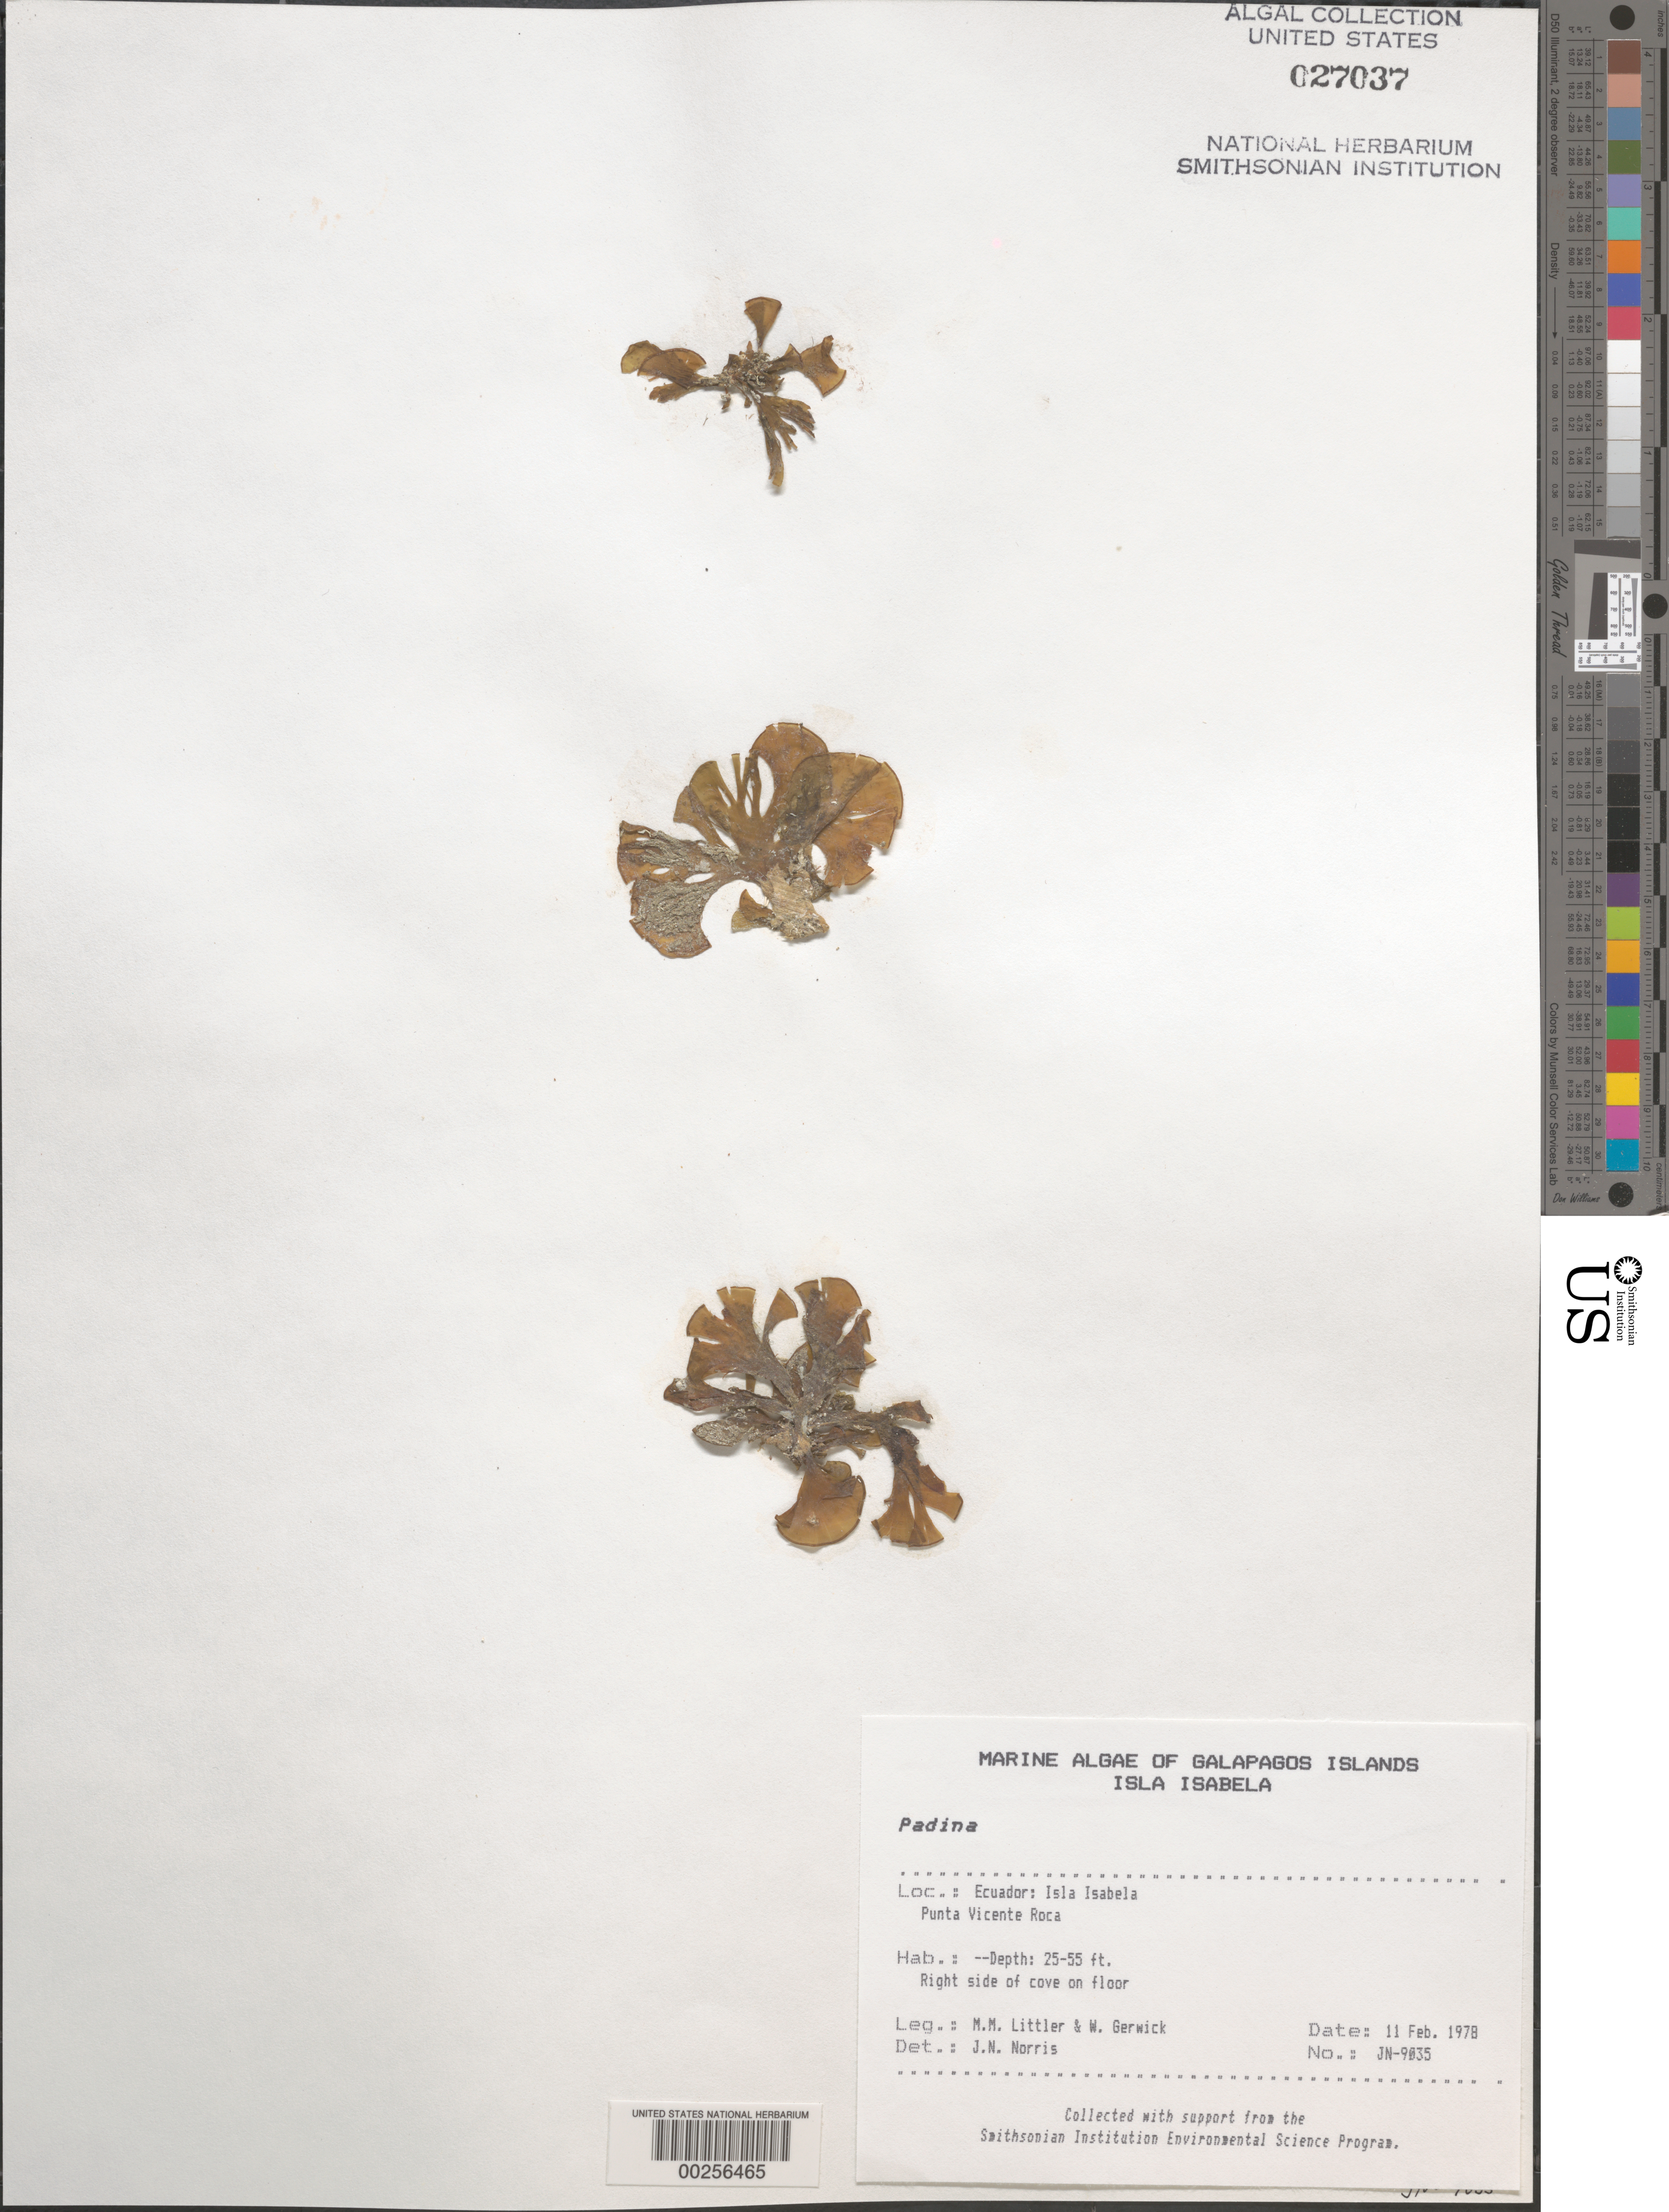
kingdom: Chromista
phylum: Ochrophyta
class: Phaeophyceae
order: Dictyotales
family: Dictyotaceae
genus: Padina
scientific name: Padina sp.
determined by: Norris, James N.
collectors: M. M. Littler & W. Gerwick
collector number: Jn-9035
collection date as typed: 11 Feb 1978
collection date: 1978-02-11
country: Ecuador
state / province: Colón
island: Isabela [Albemarle]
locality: Punta Vicente Roca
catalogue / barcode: US 27037